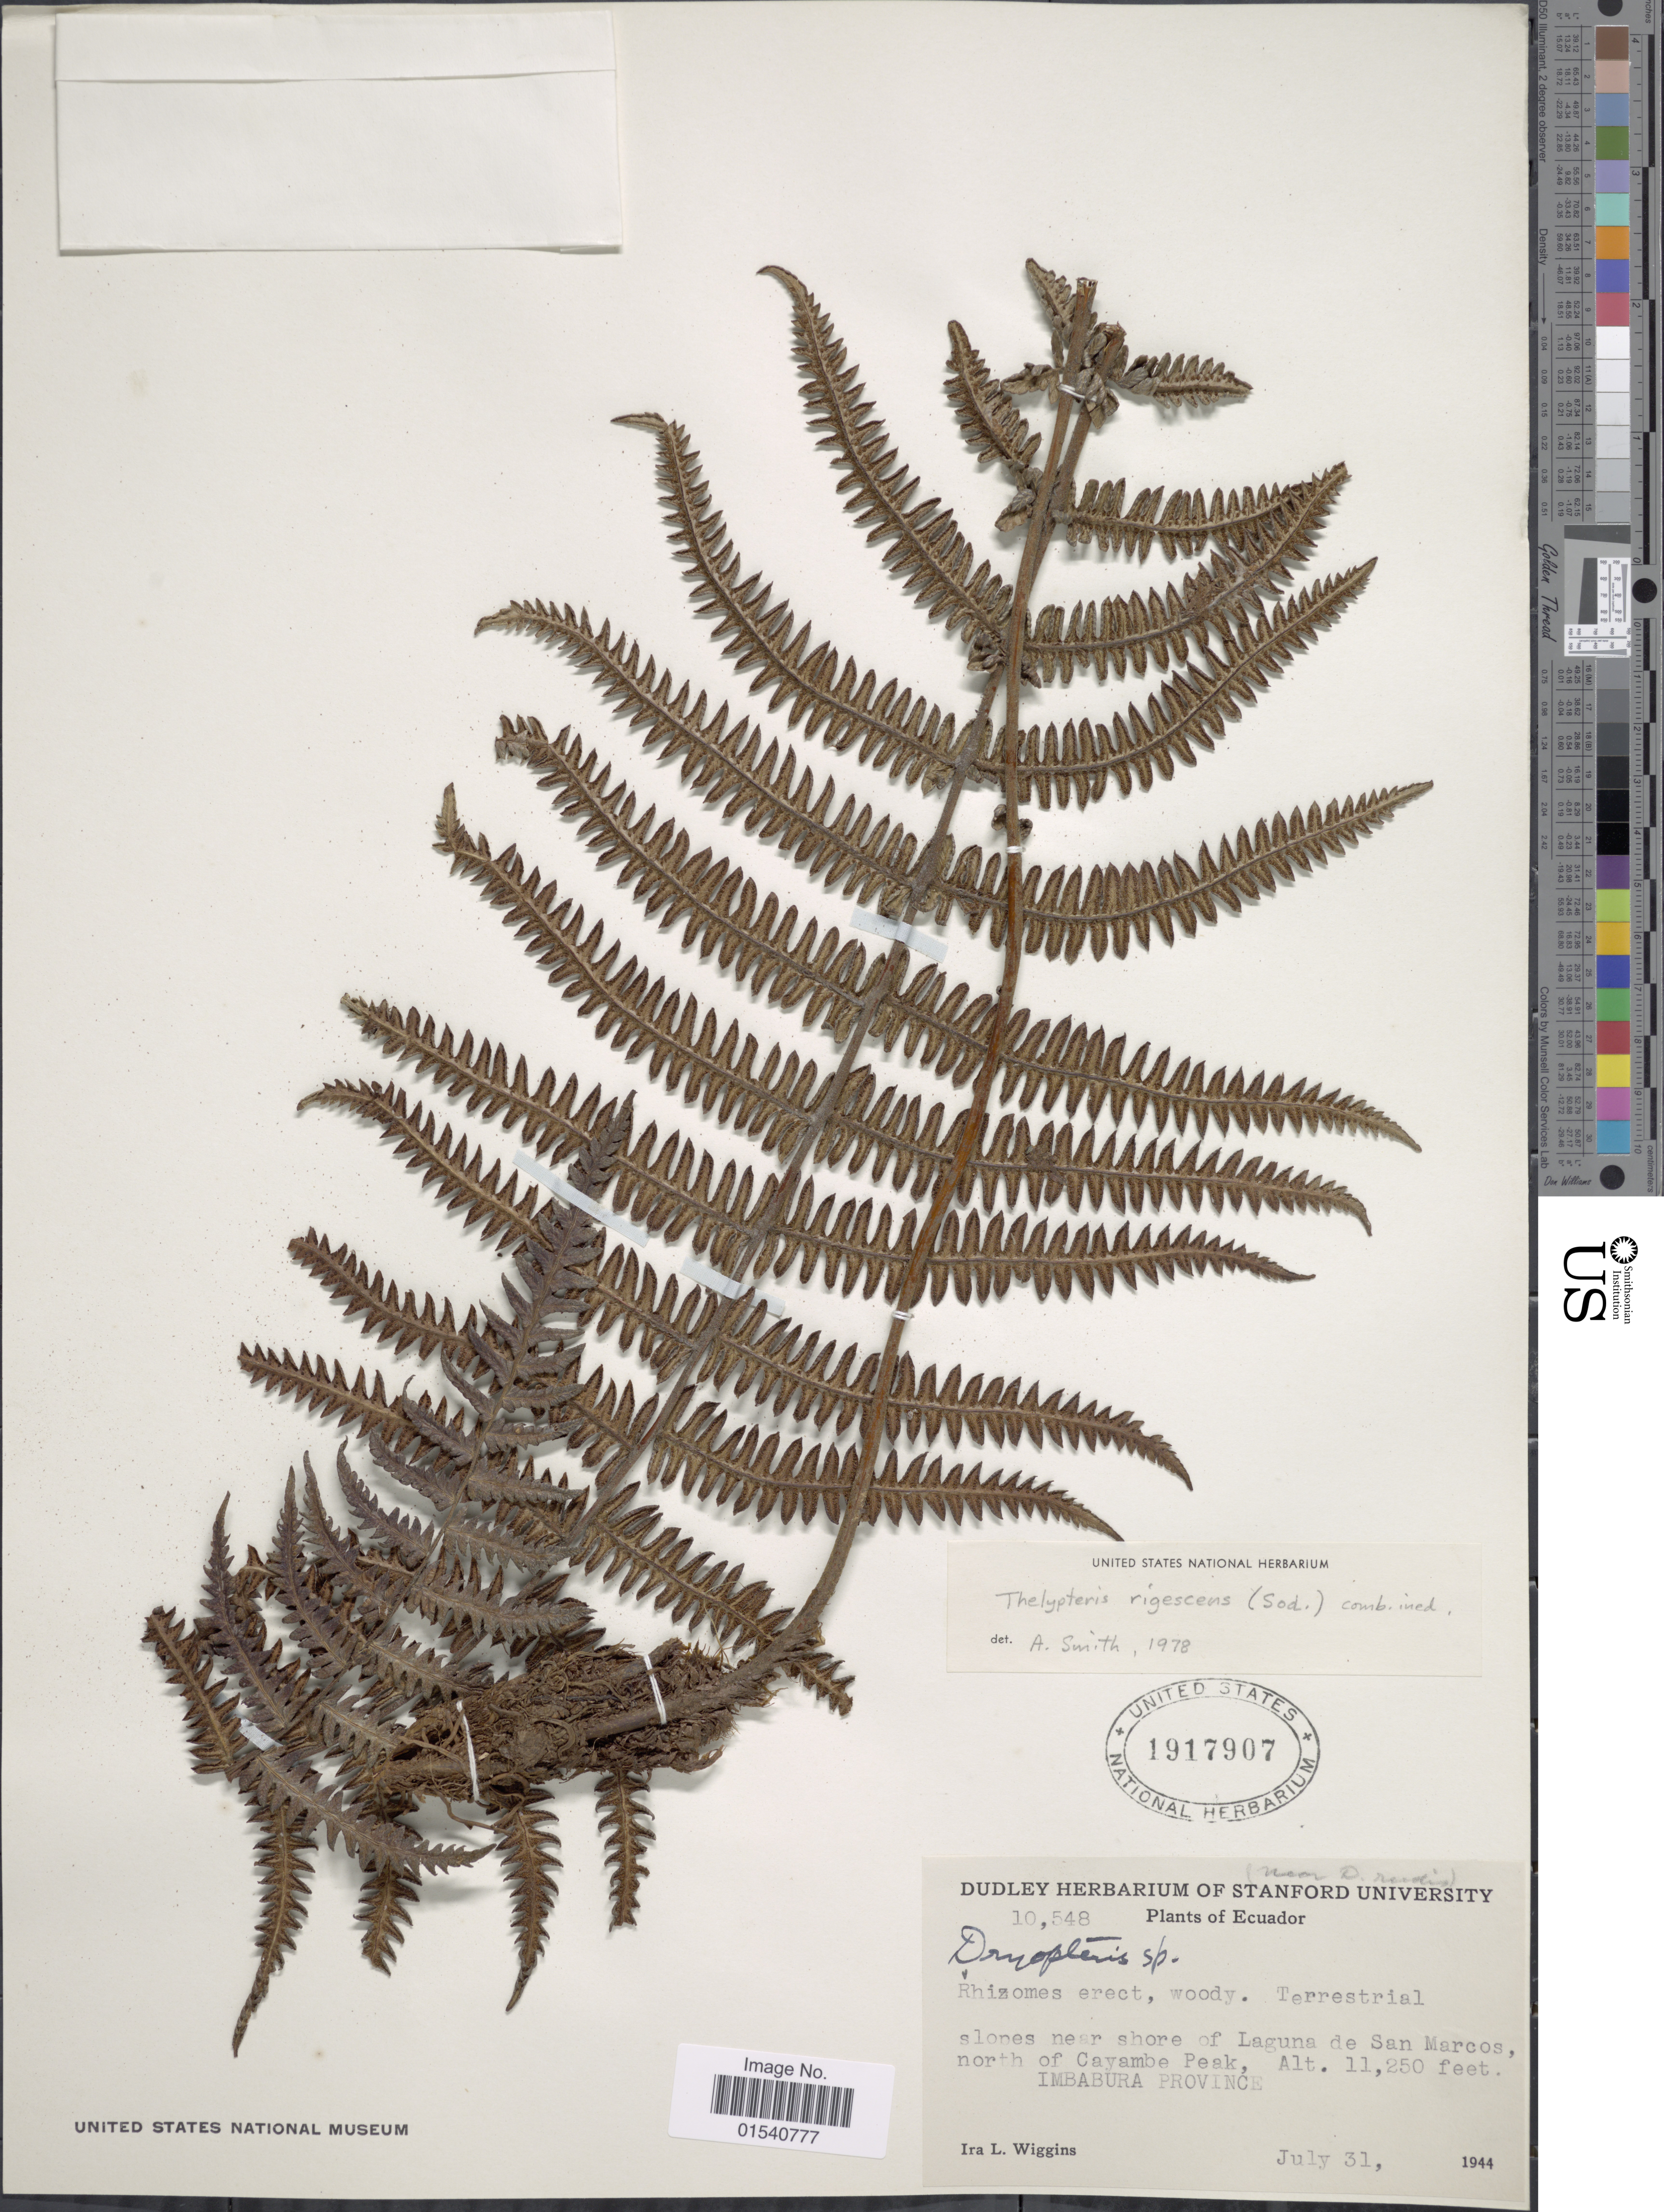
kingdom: Plantae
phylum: Tracheophyta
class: Polypodiopsida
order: Polypodiales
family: Thelypteridaceae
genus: Amauropelta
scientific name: Amauropelta rigescens (Sodiro) comb. nov., ined 2015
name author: (Sodiro)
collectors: I. L. Wiggins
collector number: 10548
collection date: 1944-07-31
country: Ecuador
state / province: Imbabura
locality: Slopes near shore of Laguna de San Marcos, north of Cayambe Peak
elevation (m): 3429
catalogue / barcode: US 1917907